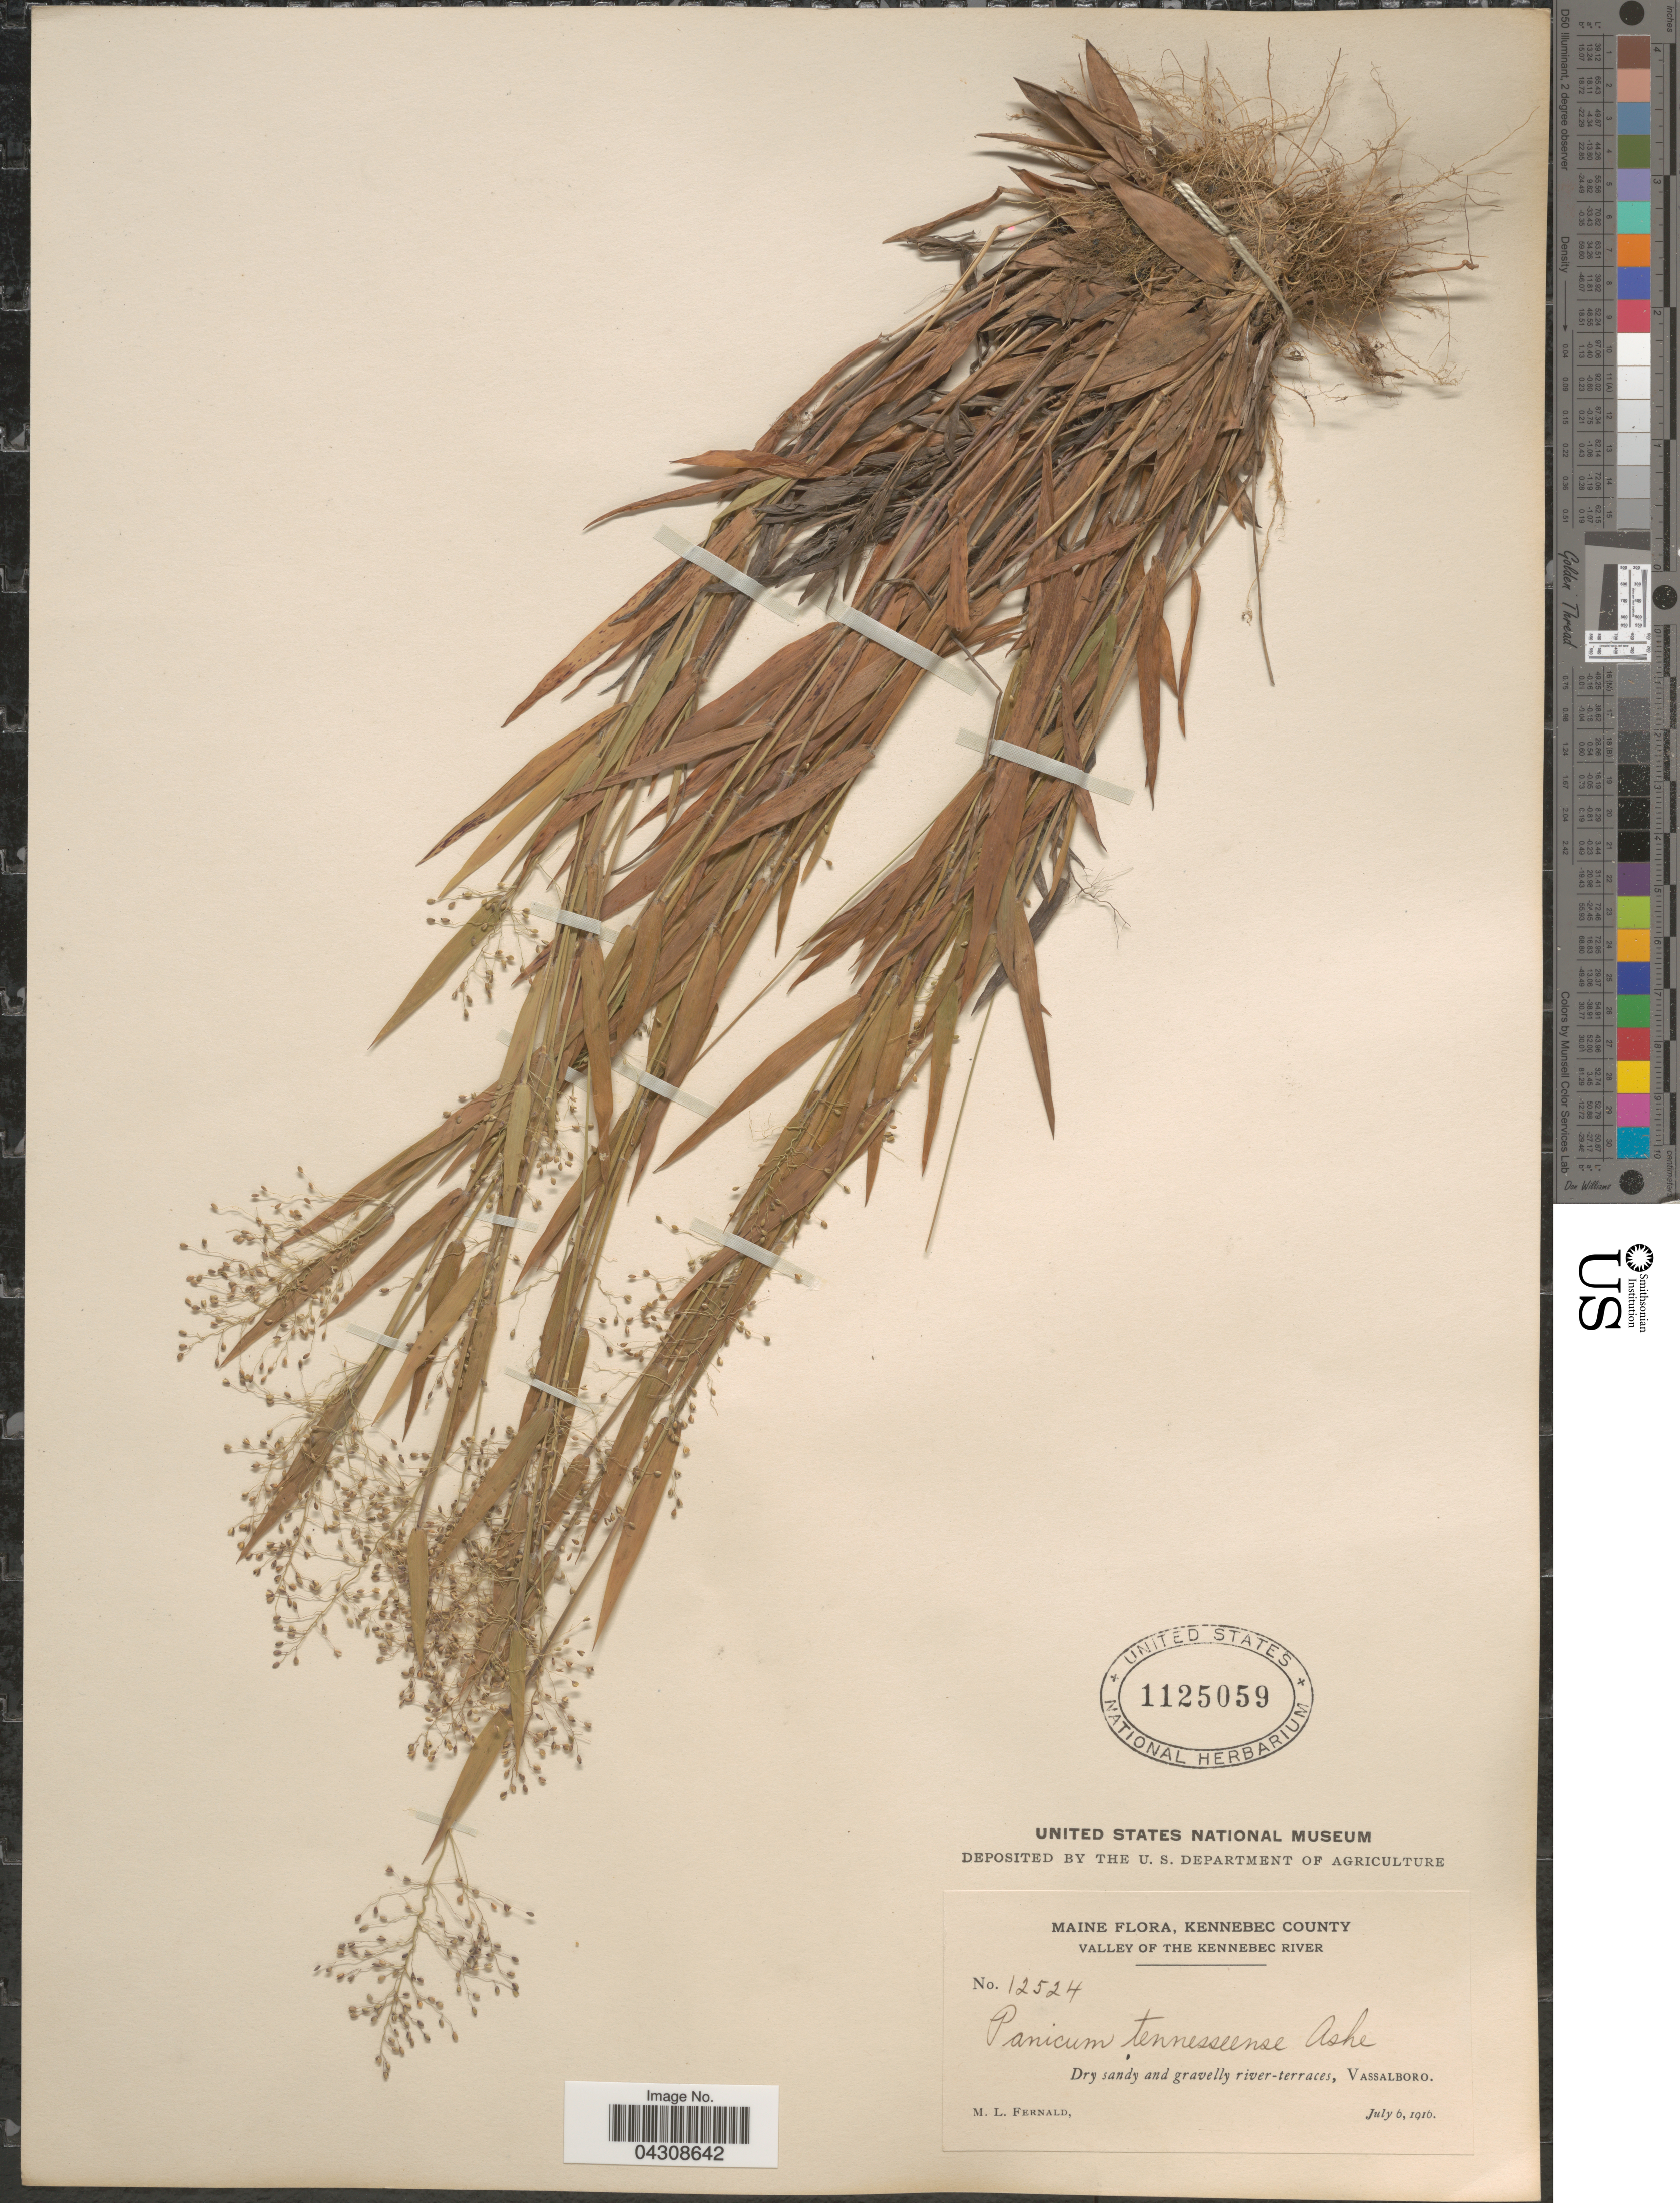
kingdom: Plantae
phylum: Tracheophyta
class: Liliopsida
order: Poales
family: Poaceae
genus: Dichanthelium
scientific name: Dichanthelium acuminatum var. acuminatum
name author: (Sw.) Gould & C.A. Clark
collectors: M. L. Fernald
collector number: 12524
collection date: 1916-07-06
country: United States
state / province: Maine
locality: Kennebec County. Valley of the Kennebec River. Dry sandy and gravelly river-terraces, Vassalboro.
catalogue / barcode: US 1125059